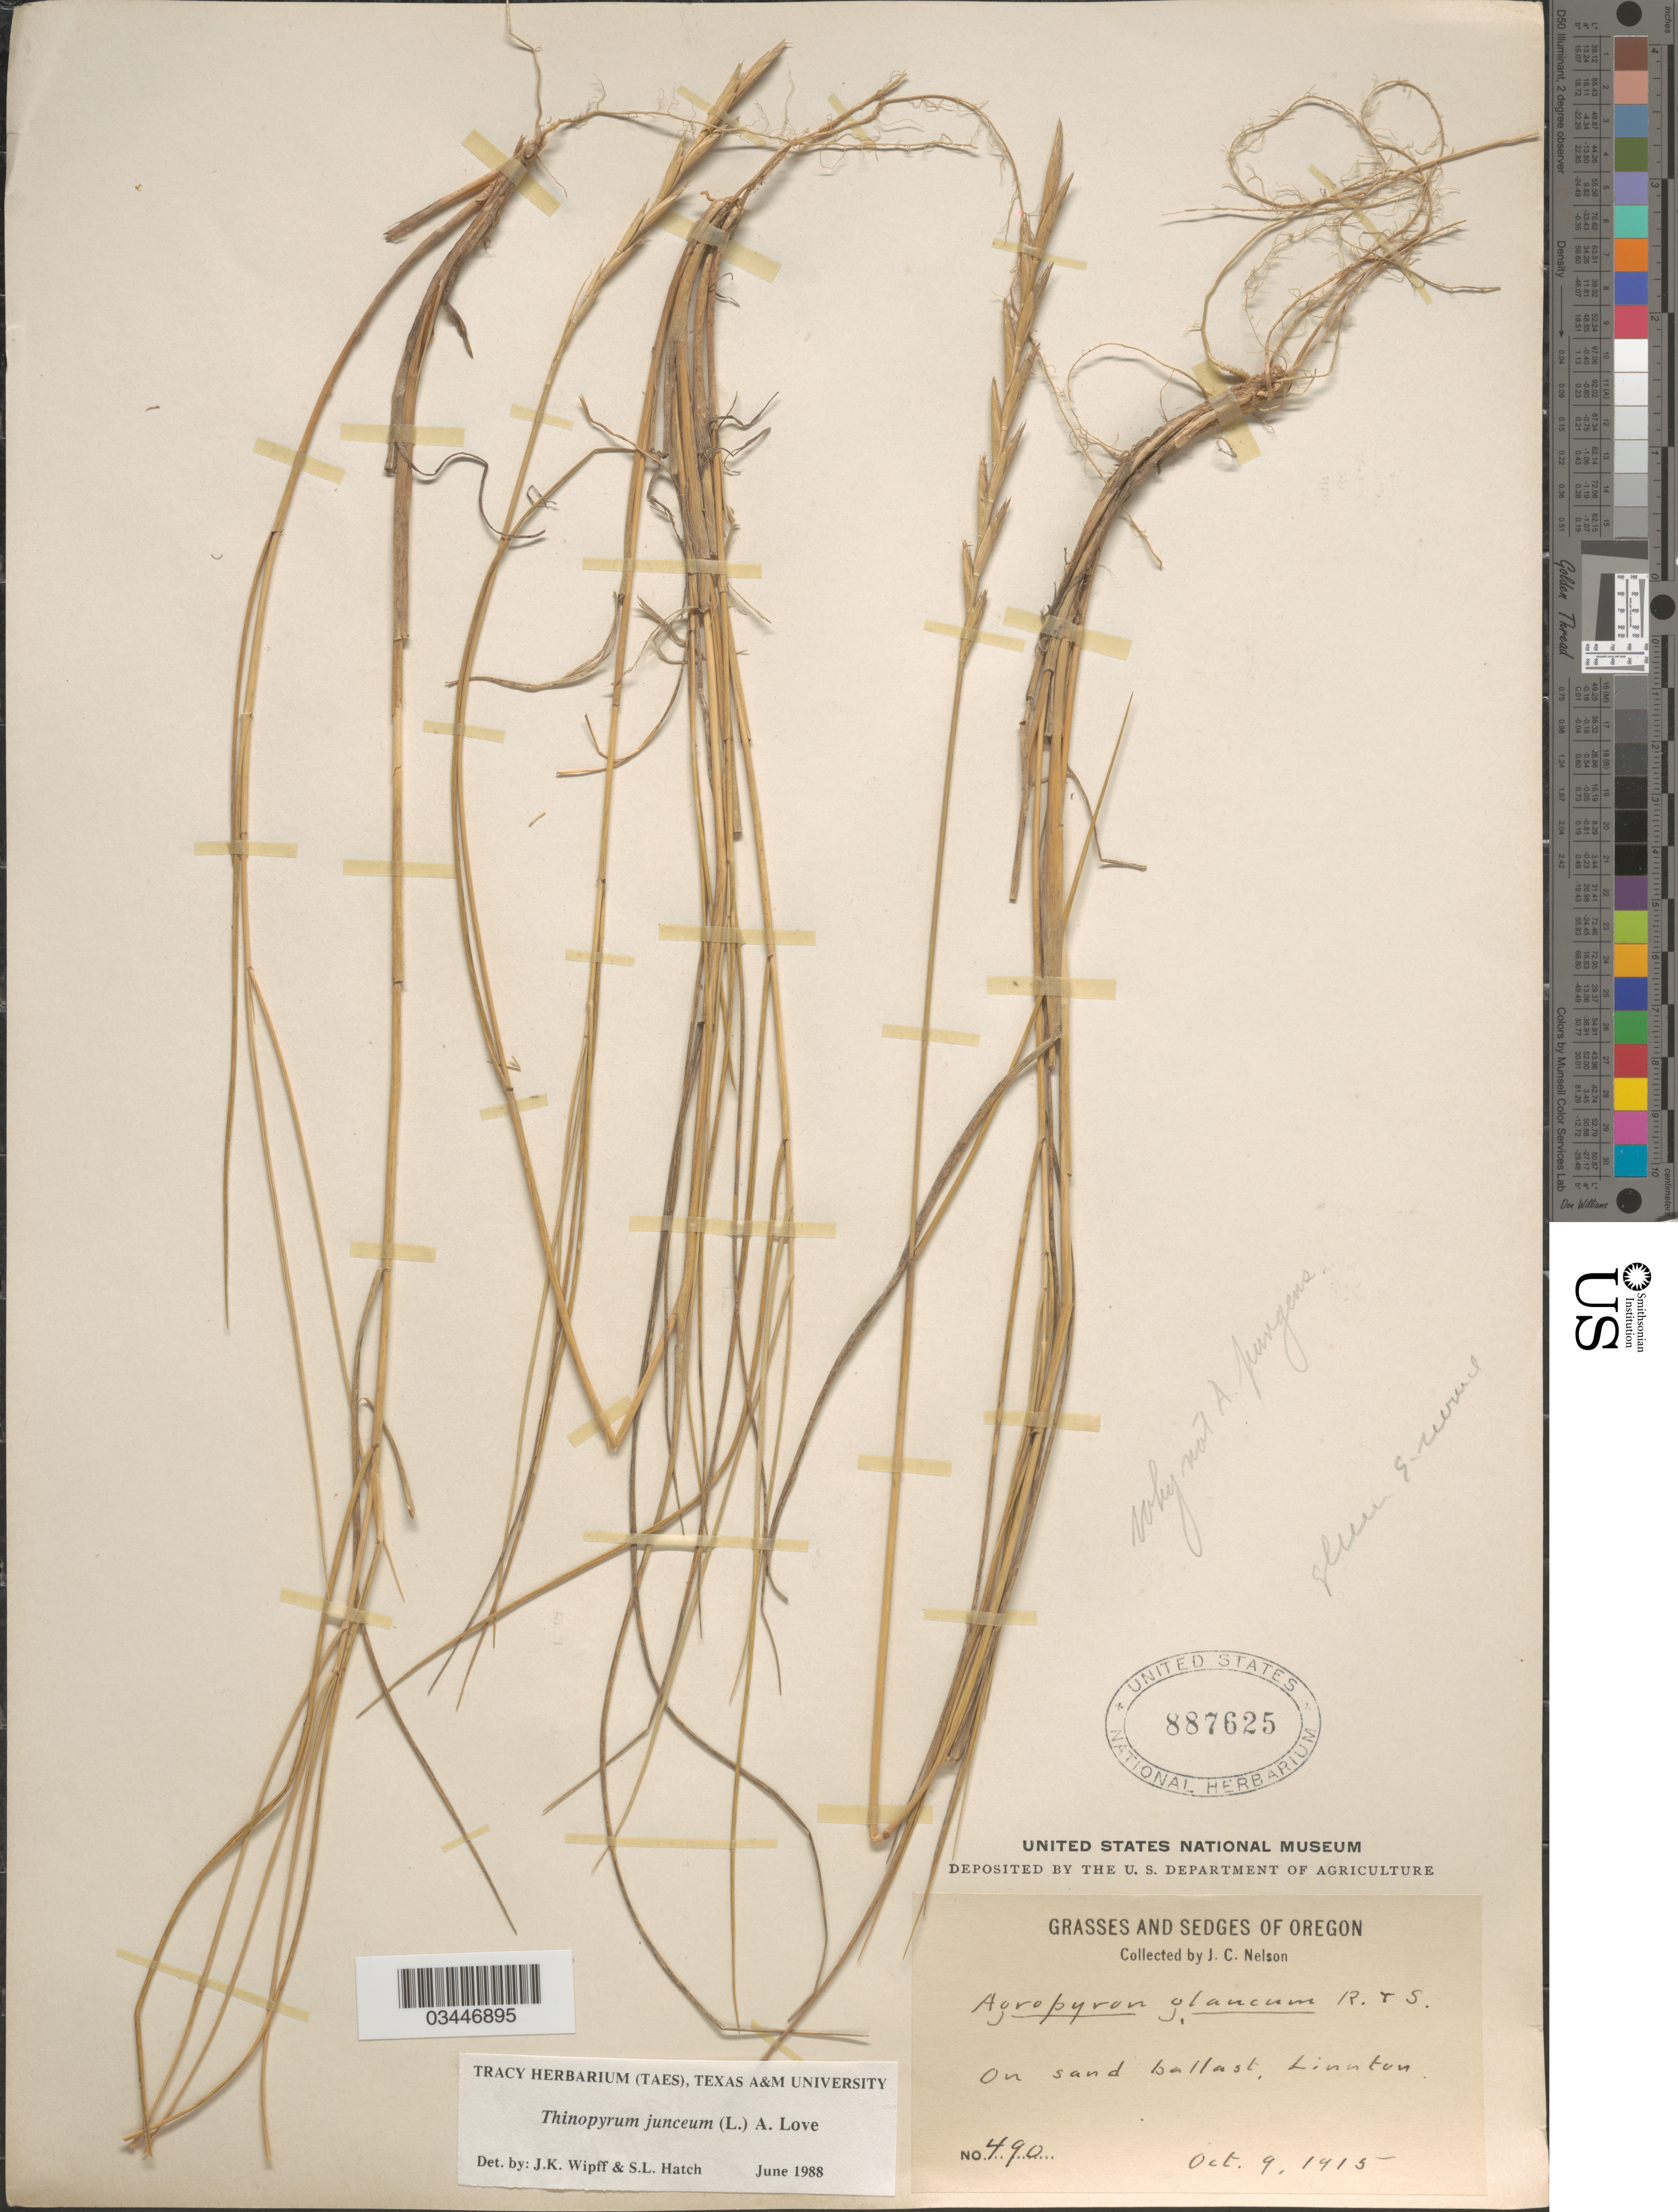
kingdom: Plantae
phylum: Tracheophyta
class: Liliopsida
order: Poales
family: Poaceae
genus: Thinopyrum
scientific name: Thinopyrum junceum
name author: (L.) Á. Löve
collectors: J. C. Nelson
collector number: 490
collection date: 1915-10-09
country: United States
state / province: Oregon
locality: On sand ballast, Linnton.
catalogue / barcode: US 887625